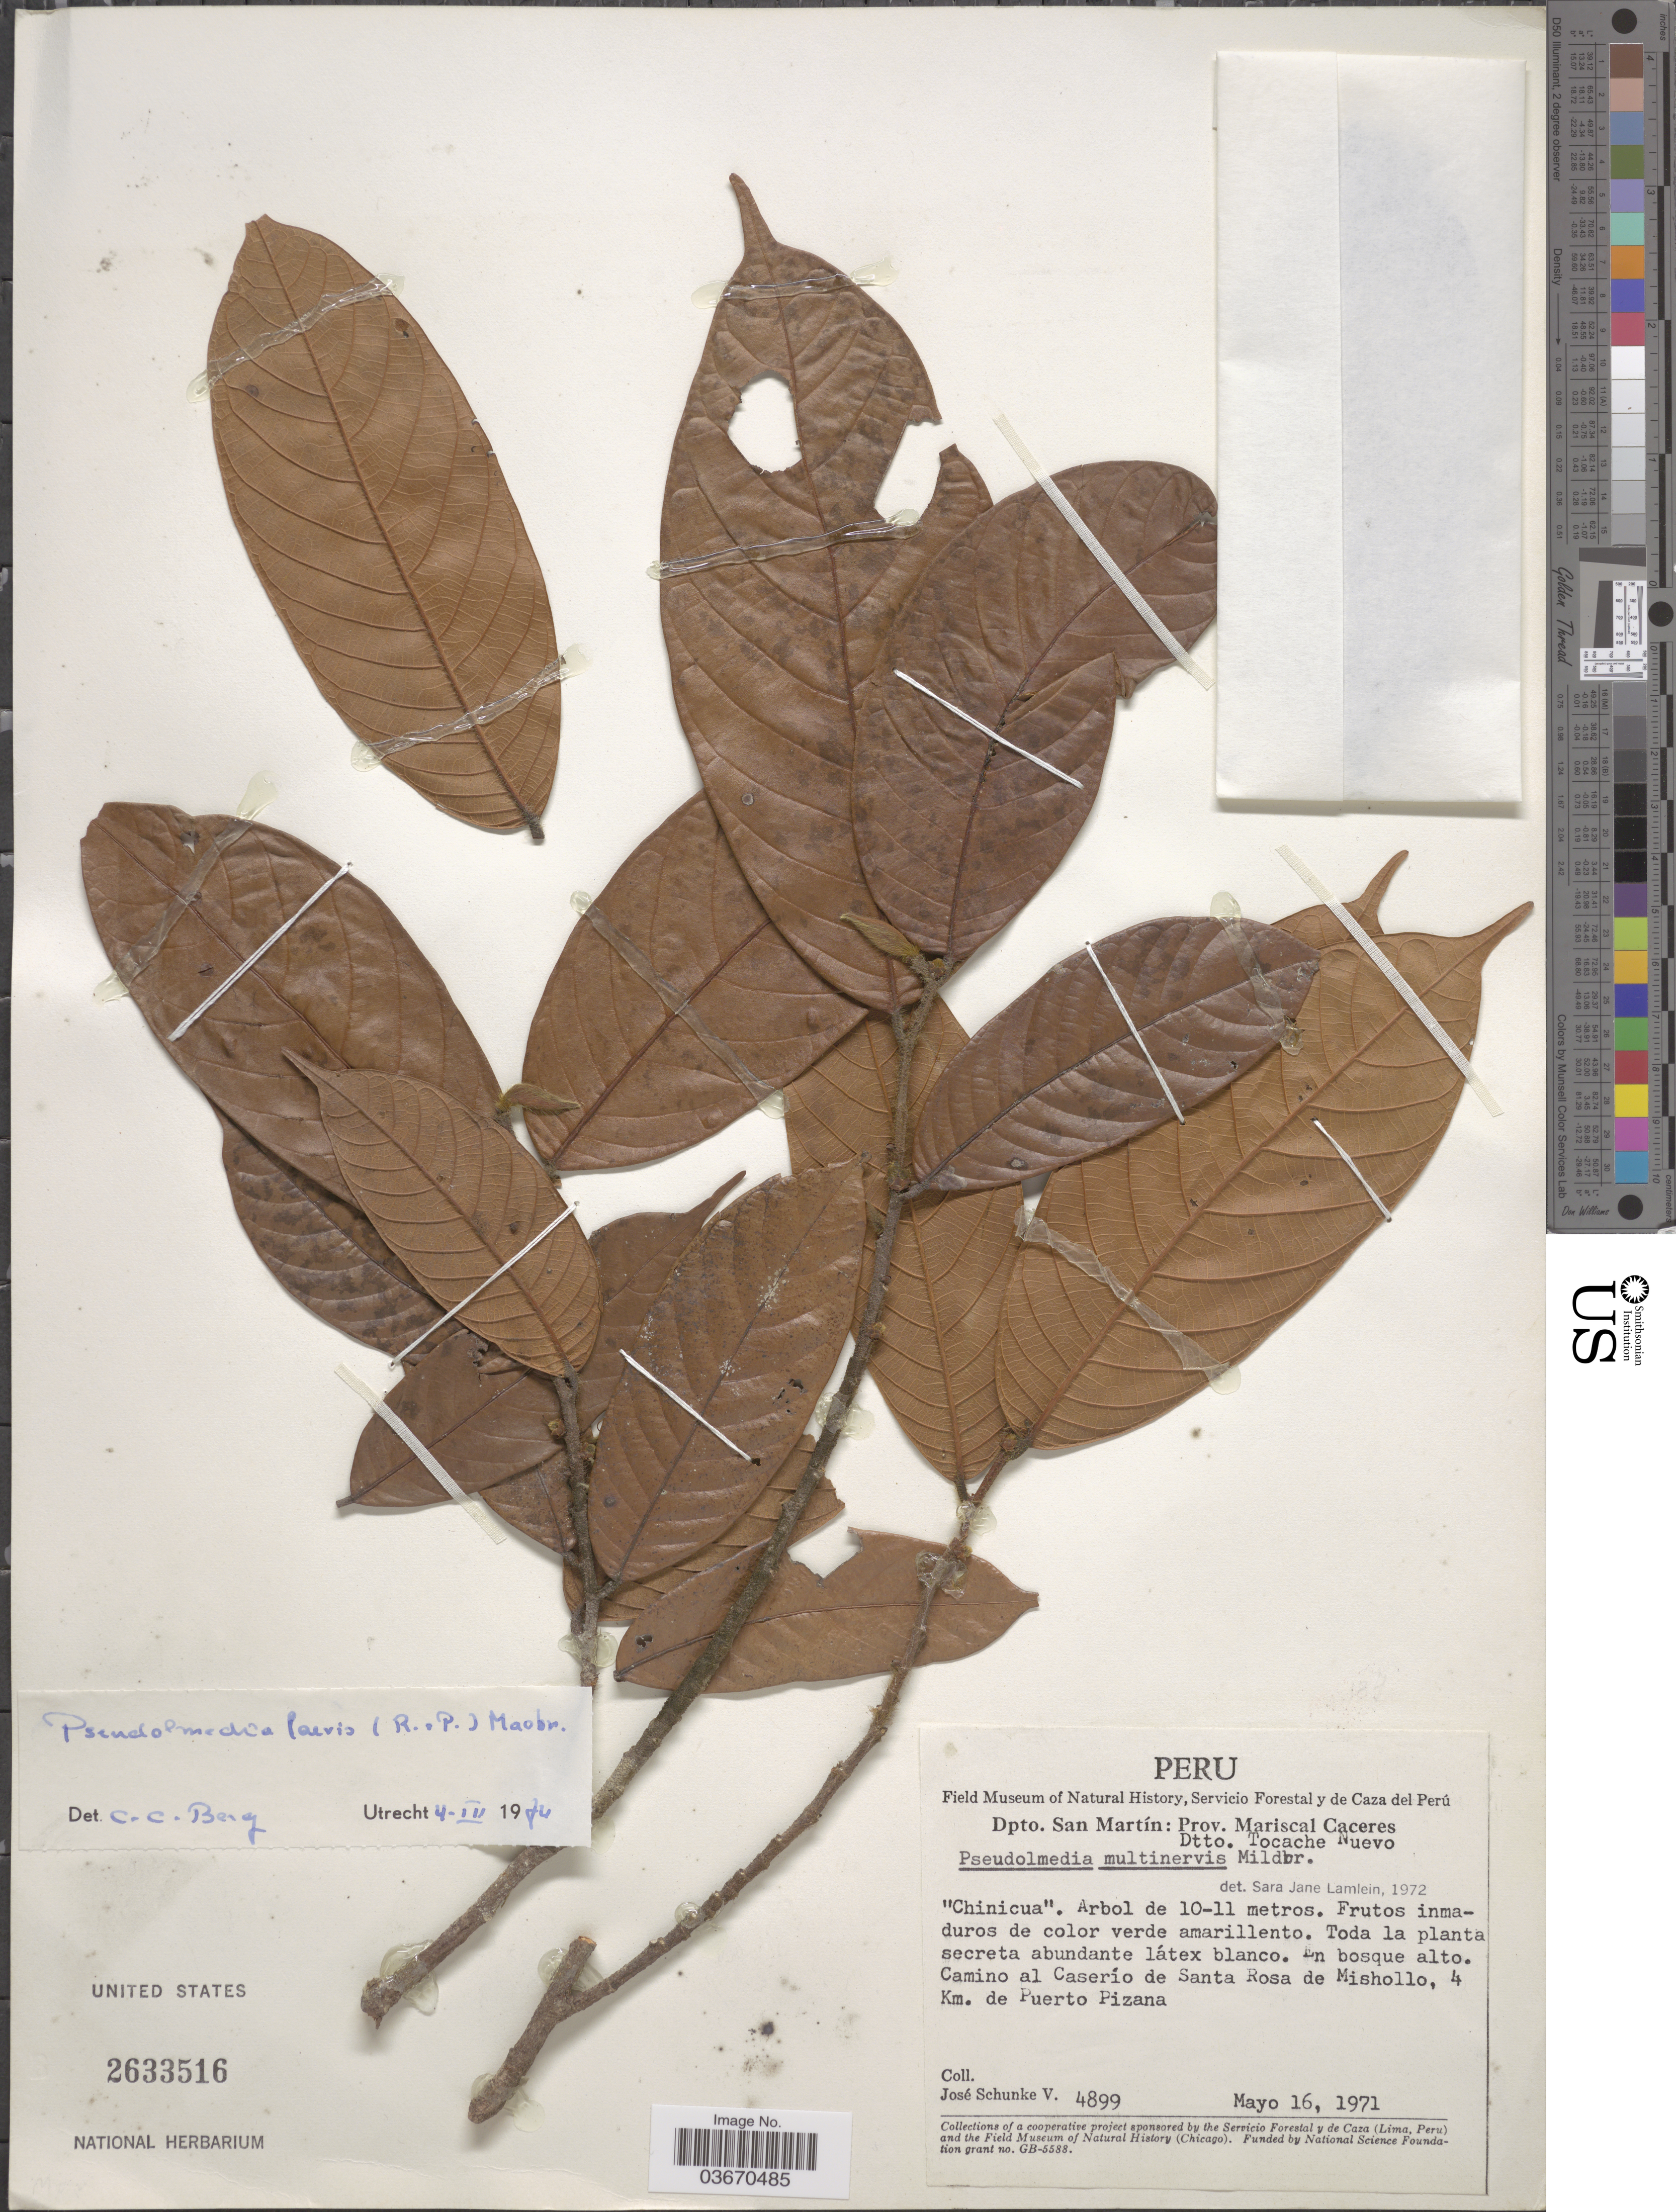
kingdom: Plantae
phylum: Tracheophyta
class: Magnoliopsida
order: Rosales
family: Moraceae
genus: Pseudolmedia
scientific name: Pseudolmedia laevis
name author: (Ruiz & Pav.) J.F. Macbr.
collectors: J. Schunke Vigo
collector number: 4899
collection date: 1971-05-16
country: Peru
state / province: San Martín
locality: Dpto. San Martín: Prov. Mariscal Caceres. Dtto. Tocache Nuevo. Camino al Caserío de Santa Rosa de Mishollo, 4 Km. de Puerto Pizana.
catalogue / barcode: US 2633516